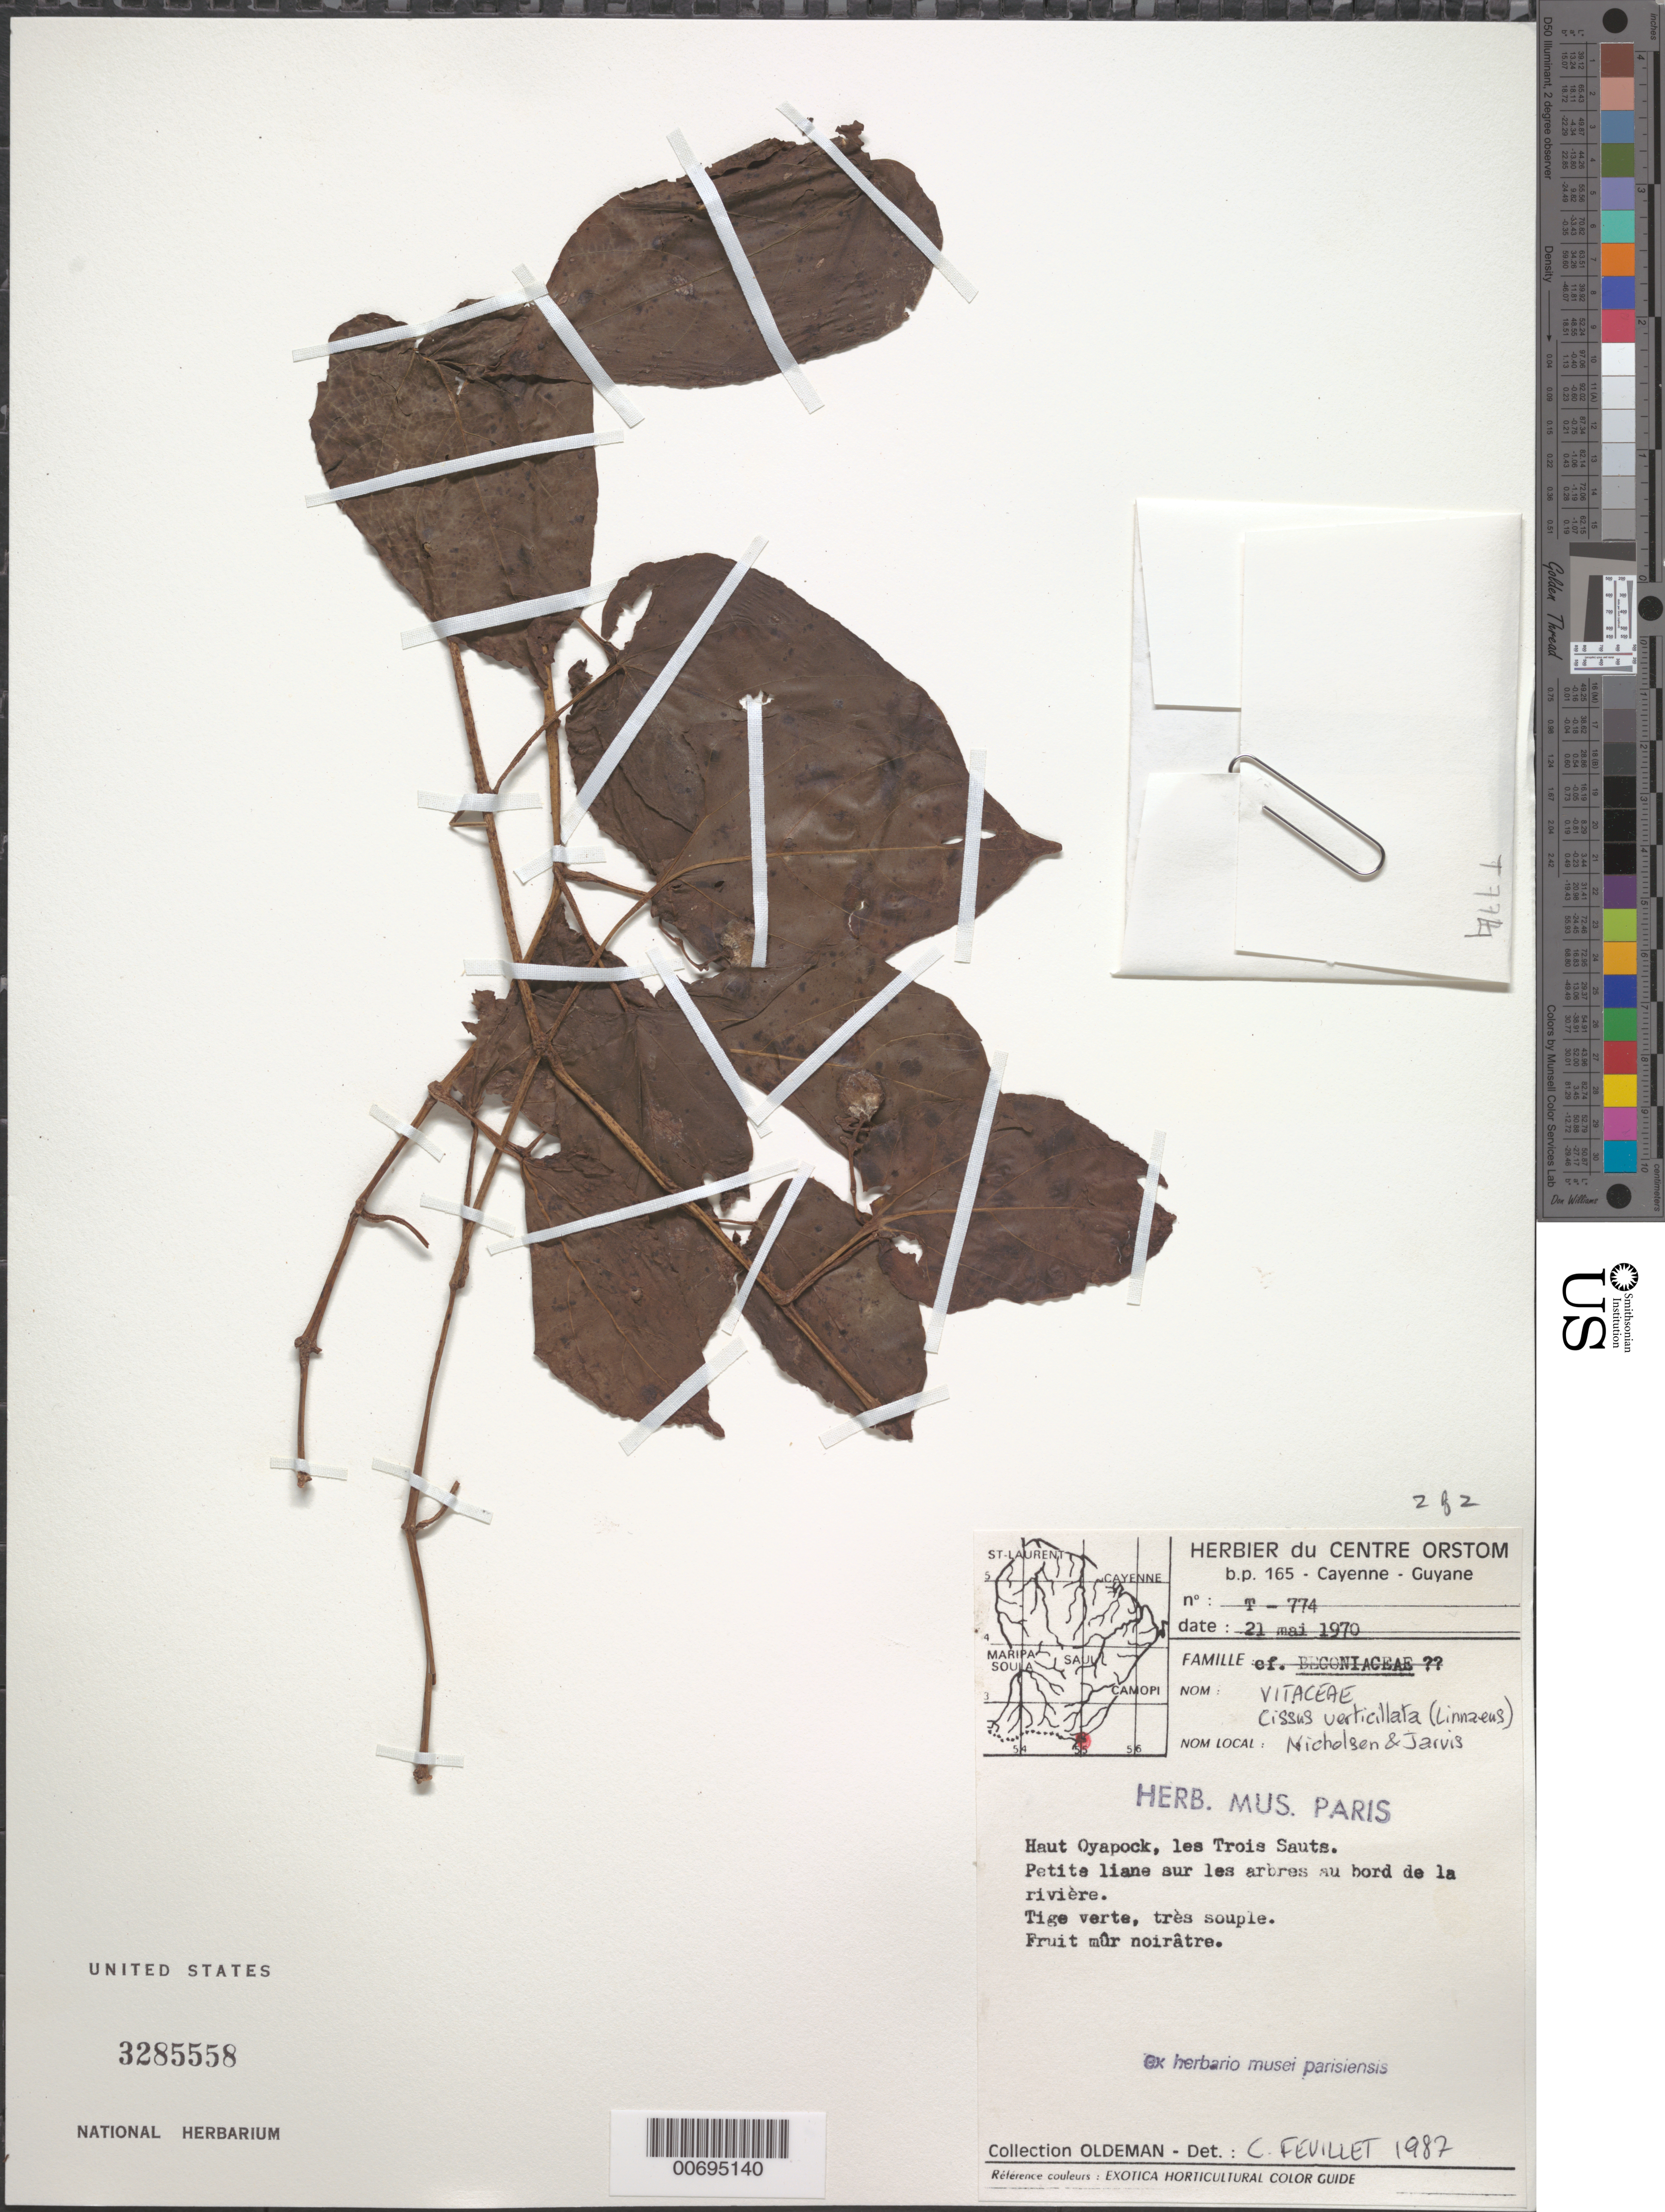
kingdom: Plantae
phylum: Tracheophyta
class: Magnoliopsida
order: Vitales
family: Vitaceae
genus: Cissus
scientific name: Cissus verticillata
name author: (L.) Nicolson & C.E. Jarvis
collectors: -- Oldeman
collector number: T-774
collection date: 1970-05-21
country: French Guiana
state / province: Cayenne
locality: Haut Oyapock, les Trois Sauts.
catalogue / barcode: US 3285558